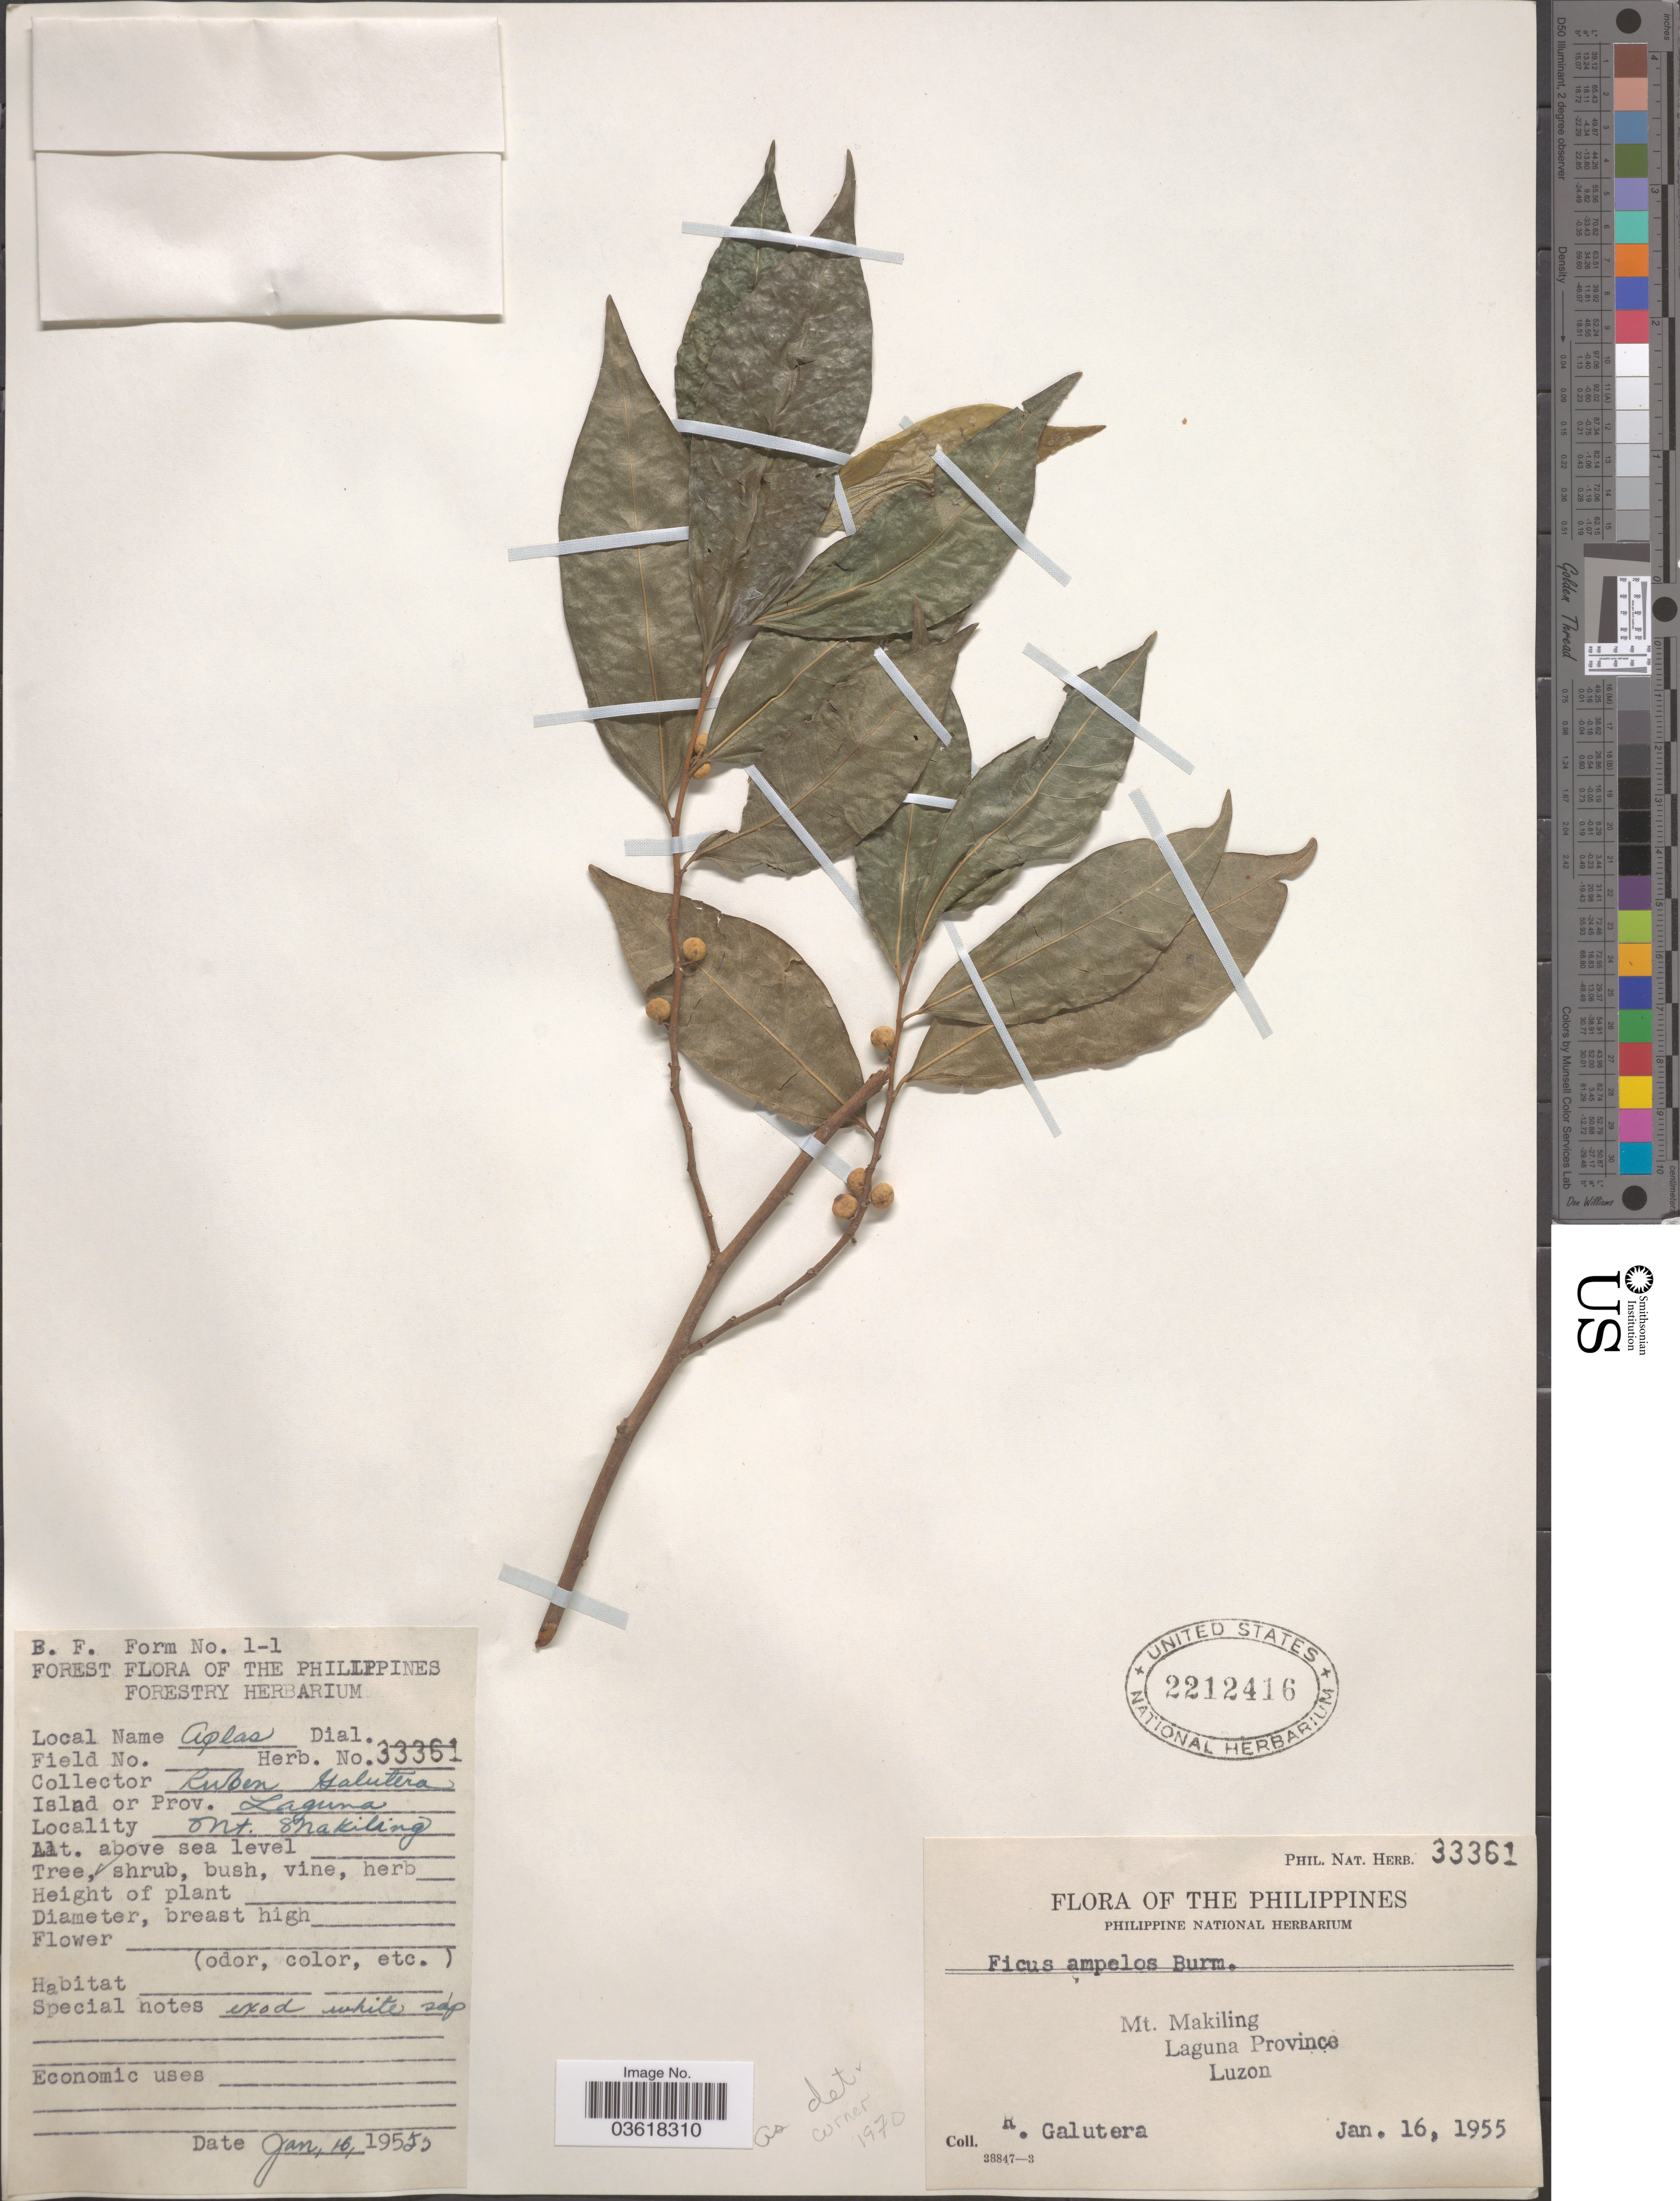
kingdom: Plantae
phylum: Tracheophyta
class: Magnoliopsida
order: Rosales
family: Moraceae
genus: Ficus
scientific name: Ficus ampelos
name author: Burm. f.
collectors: R. Galutera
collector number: Phil. Nat. Herb. 33361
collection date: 1955-01-16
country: Philippines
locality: Mt. Makiling. Laguna Province, Luzon.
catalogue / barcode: US 2212416